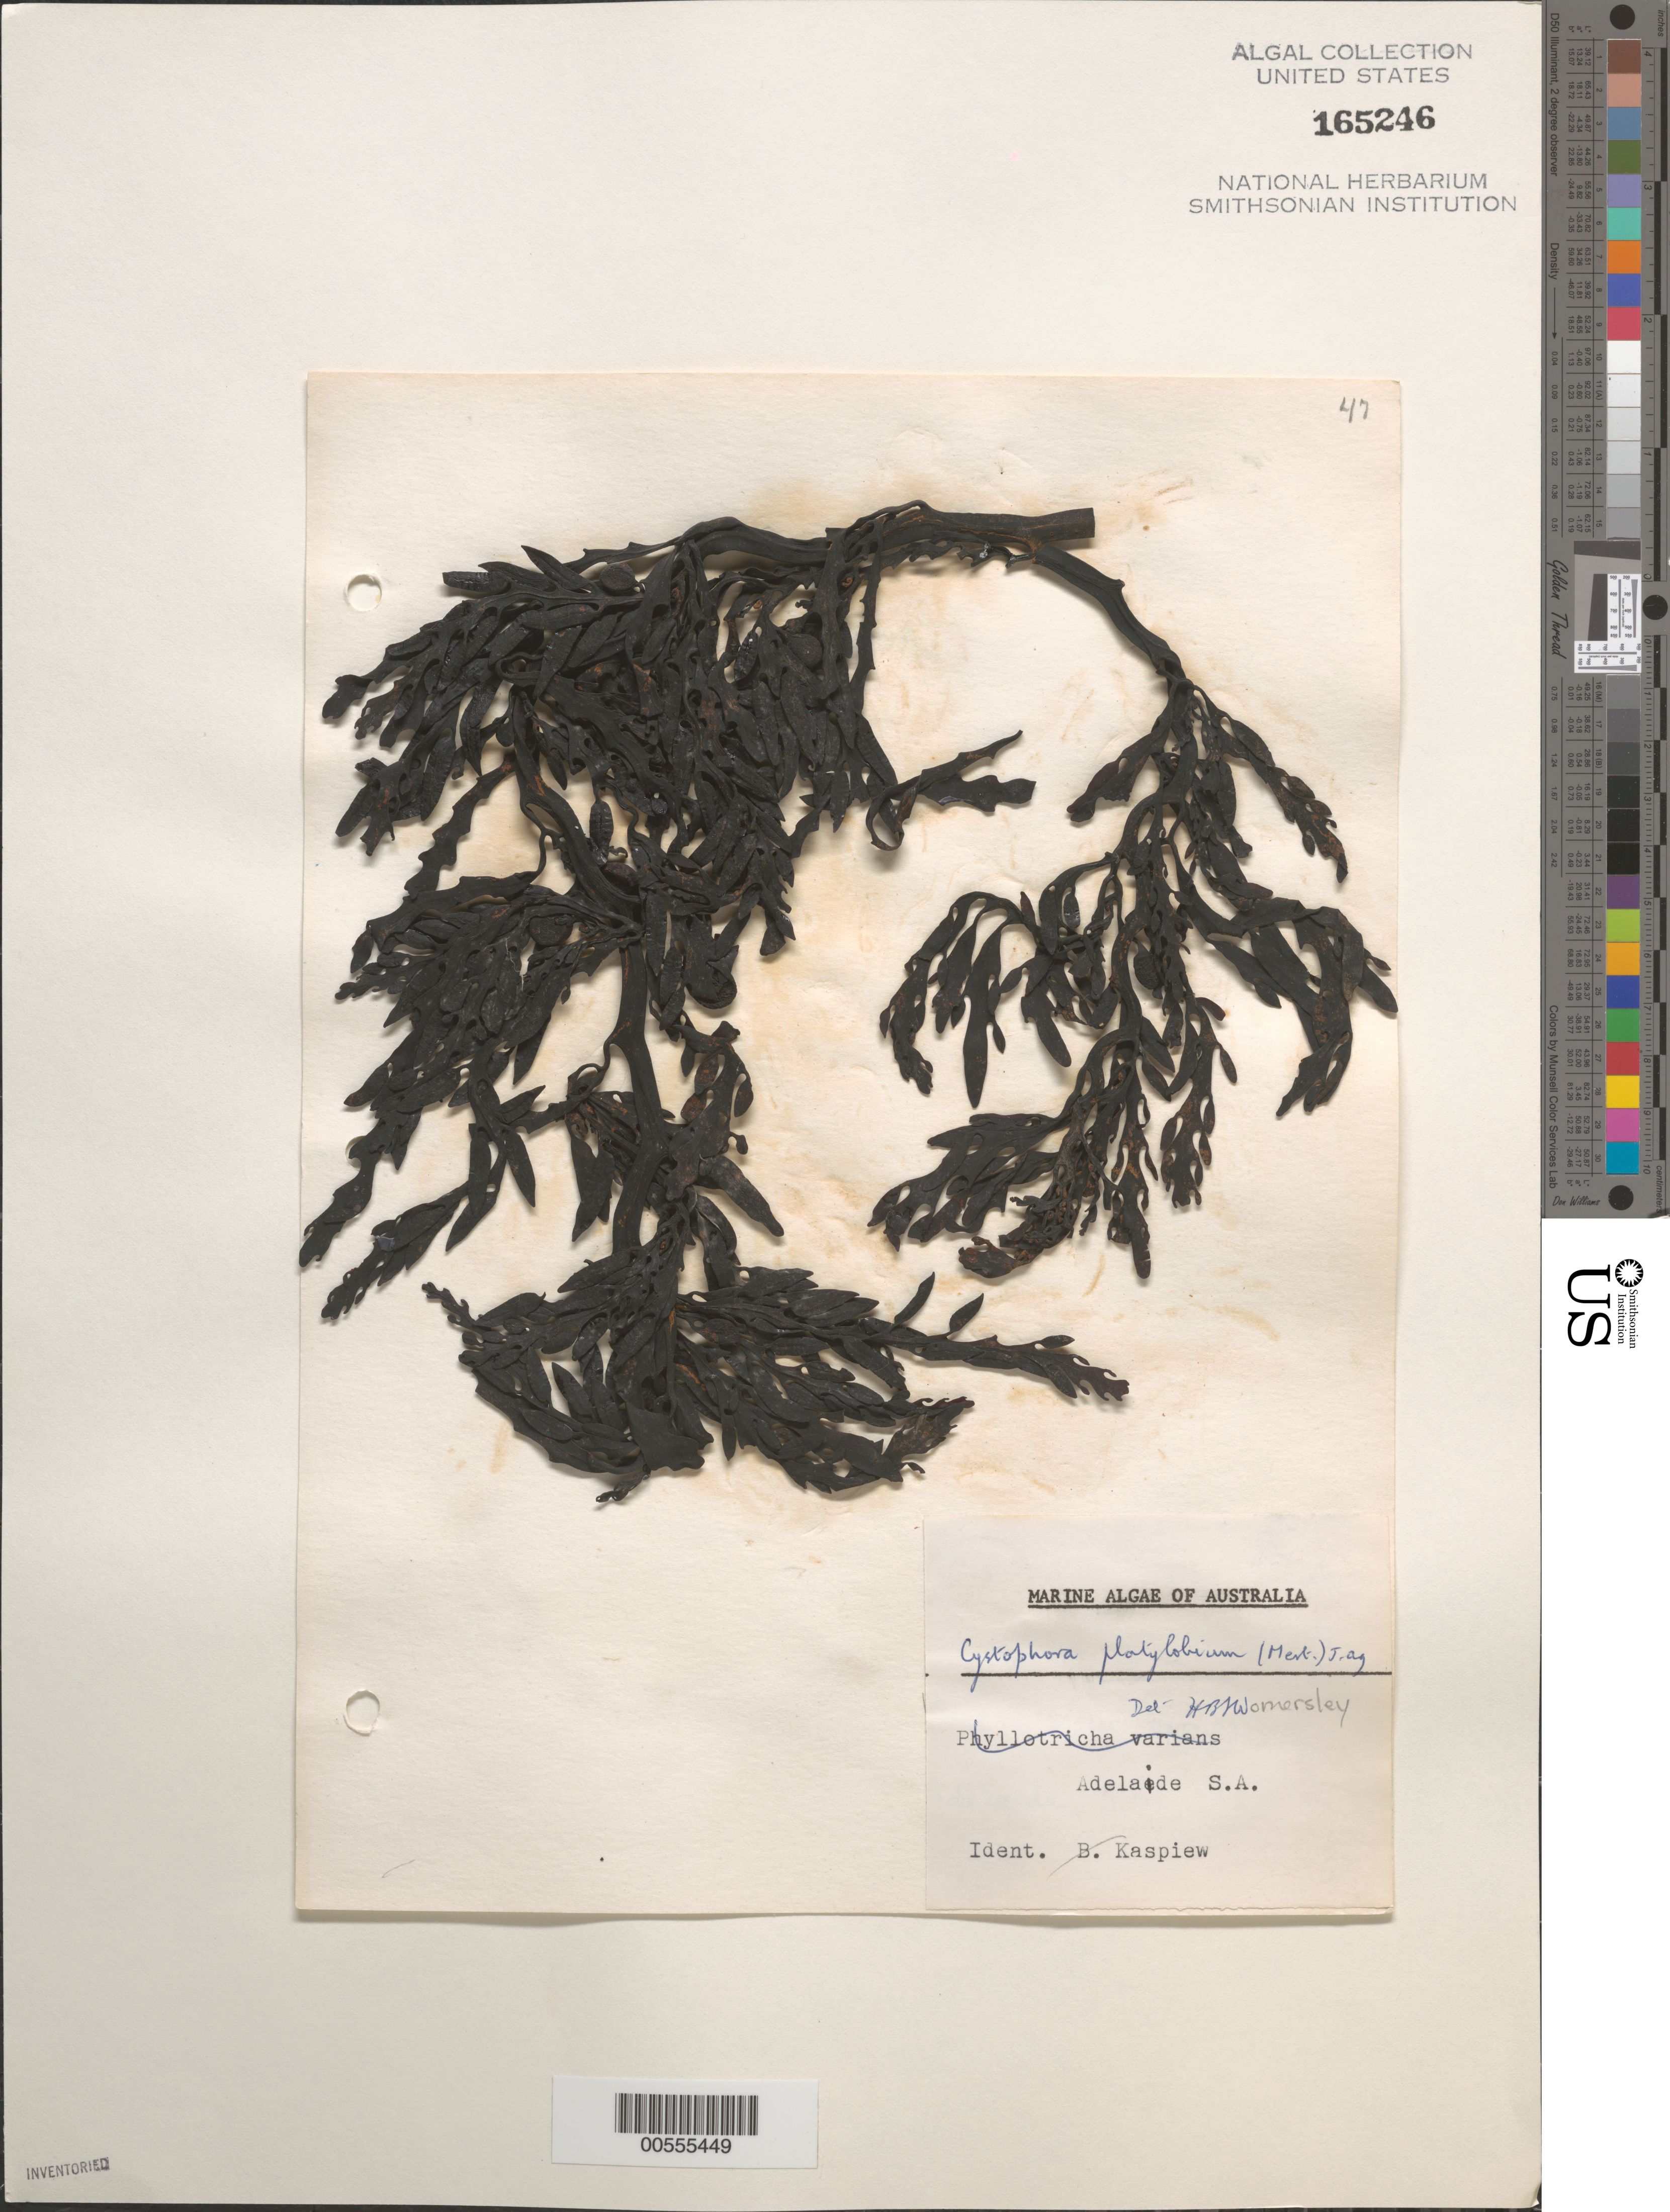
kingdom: Chromista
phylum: Ochrophyta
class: Phaeophyceae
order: Fucales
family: Sargassaceae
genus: Cystophora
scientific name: Cystophora platylobium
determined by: Womersley, H. B. S.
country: Australia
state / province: South Australia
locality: Adelaide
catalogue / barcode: US 165246